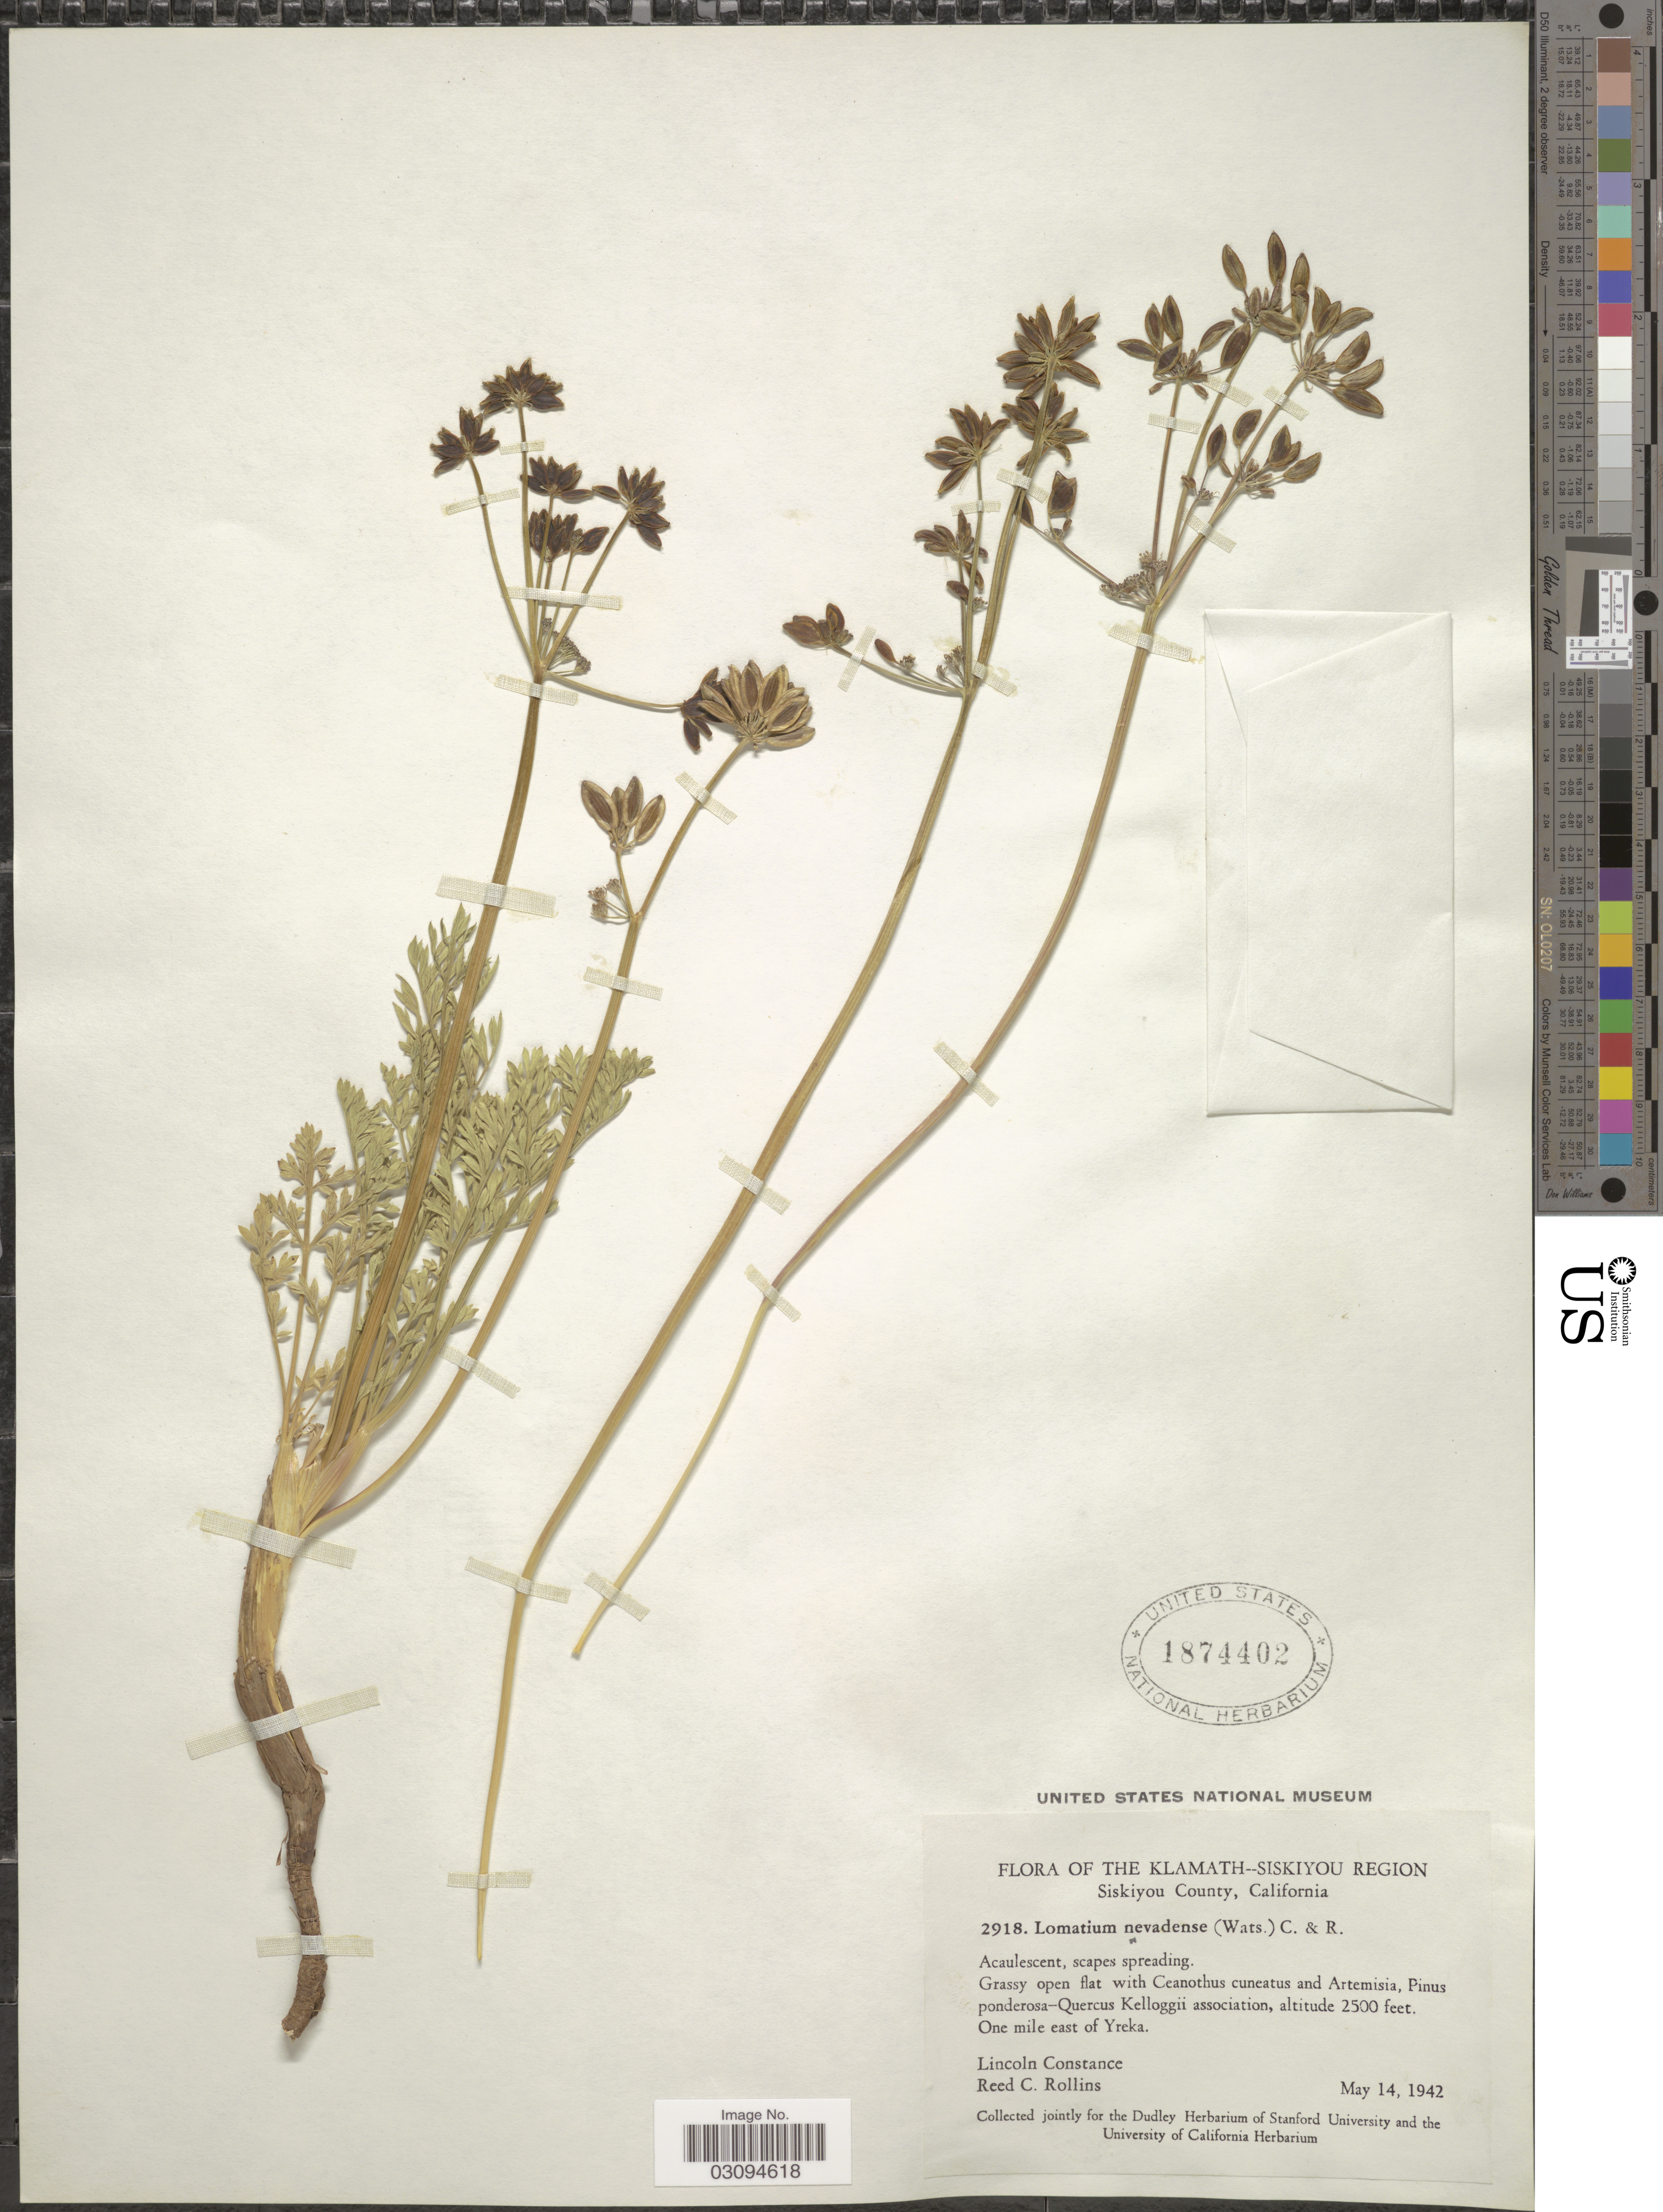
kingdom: Plantae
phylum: Tracheophyta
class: Magnoliopsida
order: Apiales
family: Apiaceae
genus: Lomatium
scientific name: Lomatium nevadense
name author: (S. Watson) J.M. Coult. & Rose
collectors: L. Constance & R. C. Rollins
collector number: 2918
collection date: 1942-05-14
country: United States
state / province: California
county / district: Siskiyou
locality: The Klamath-Siskiyou Region. Siskiyou County. One mile east of Yreka.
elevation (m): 762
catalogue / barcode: US 1874402